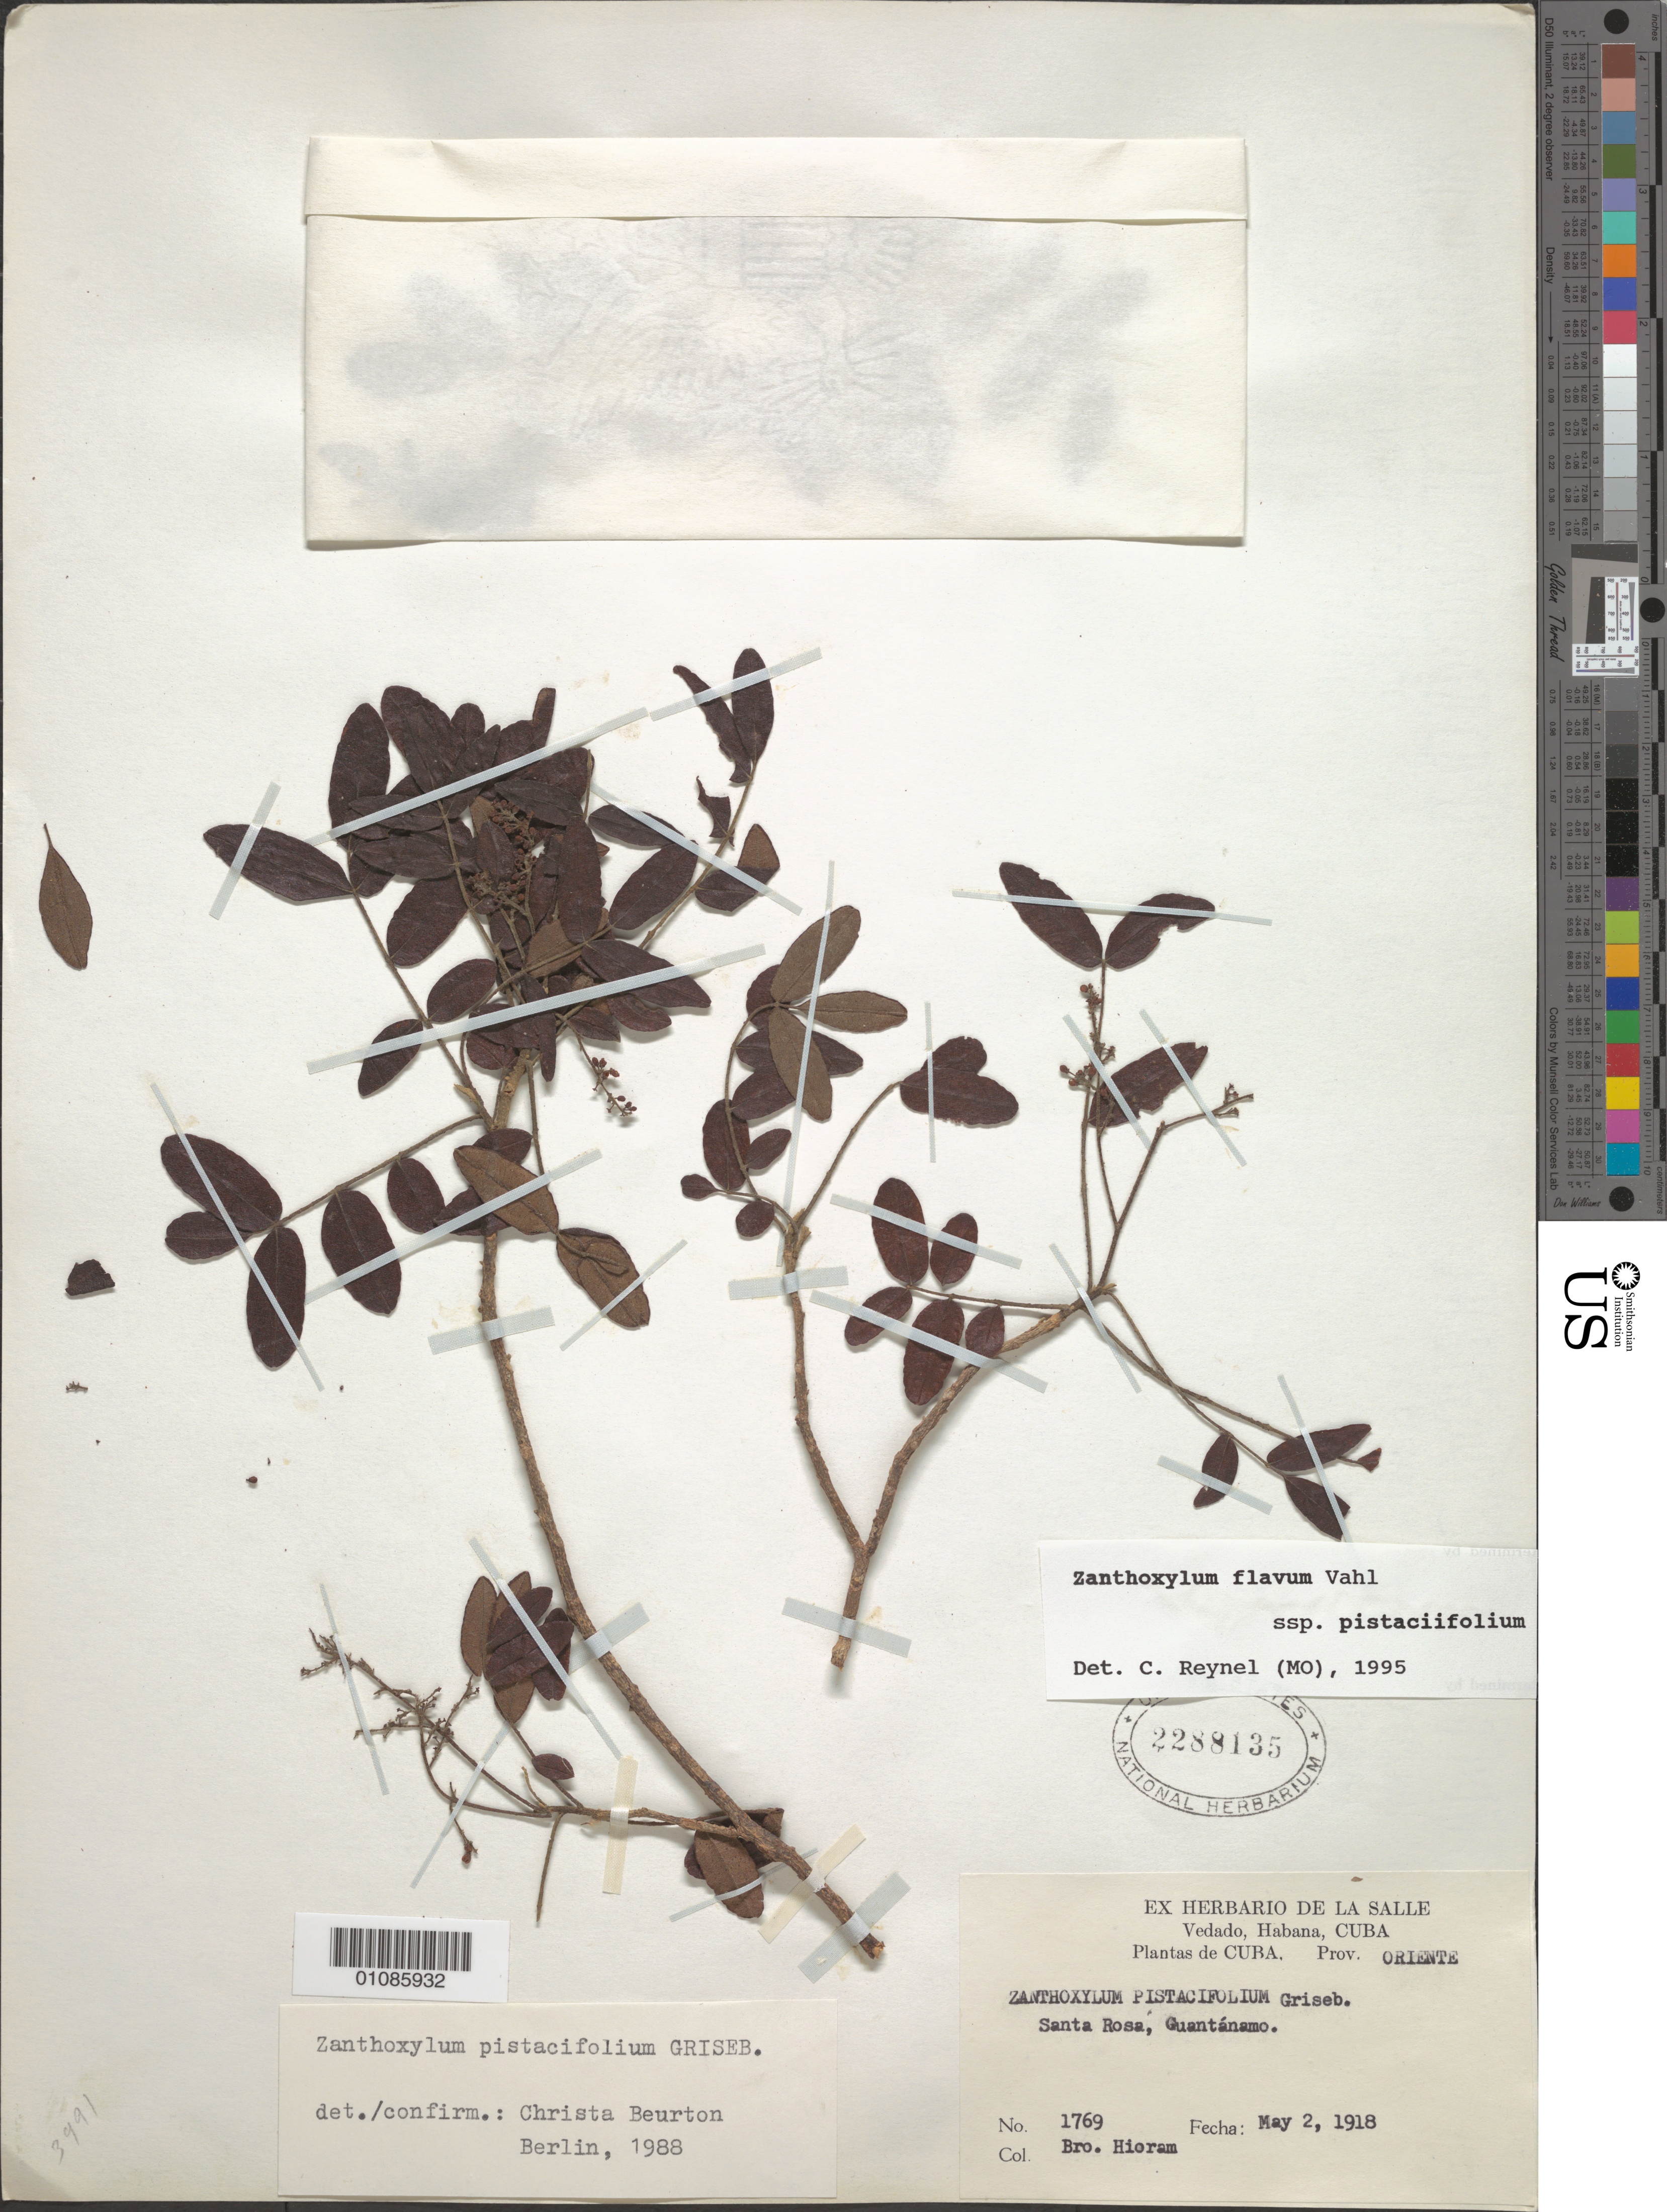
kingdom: Plantae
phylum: Tracheophyta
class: Magnoliopsida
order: Sapindales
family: Rutaceae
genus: Zanthoxylum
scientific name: Zanthoxylum pistaciifolium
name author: Griseb.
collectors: Bro. Hioram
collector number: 1769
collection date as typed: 02 May 1918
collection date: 1918-05-02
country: Cuba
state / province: Guantanamo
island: Cuba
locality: Santa rosa, Guantánamo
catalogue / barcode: US 2288135